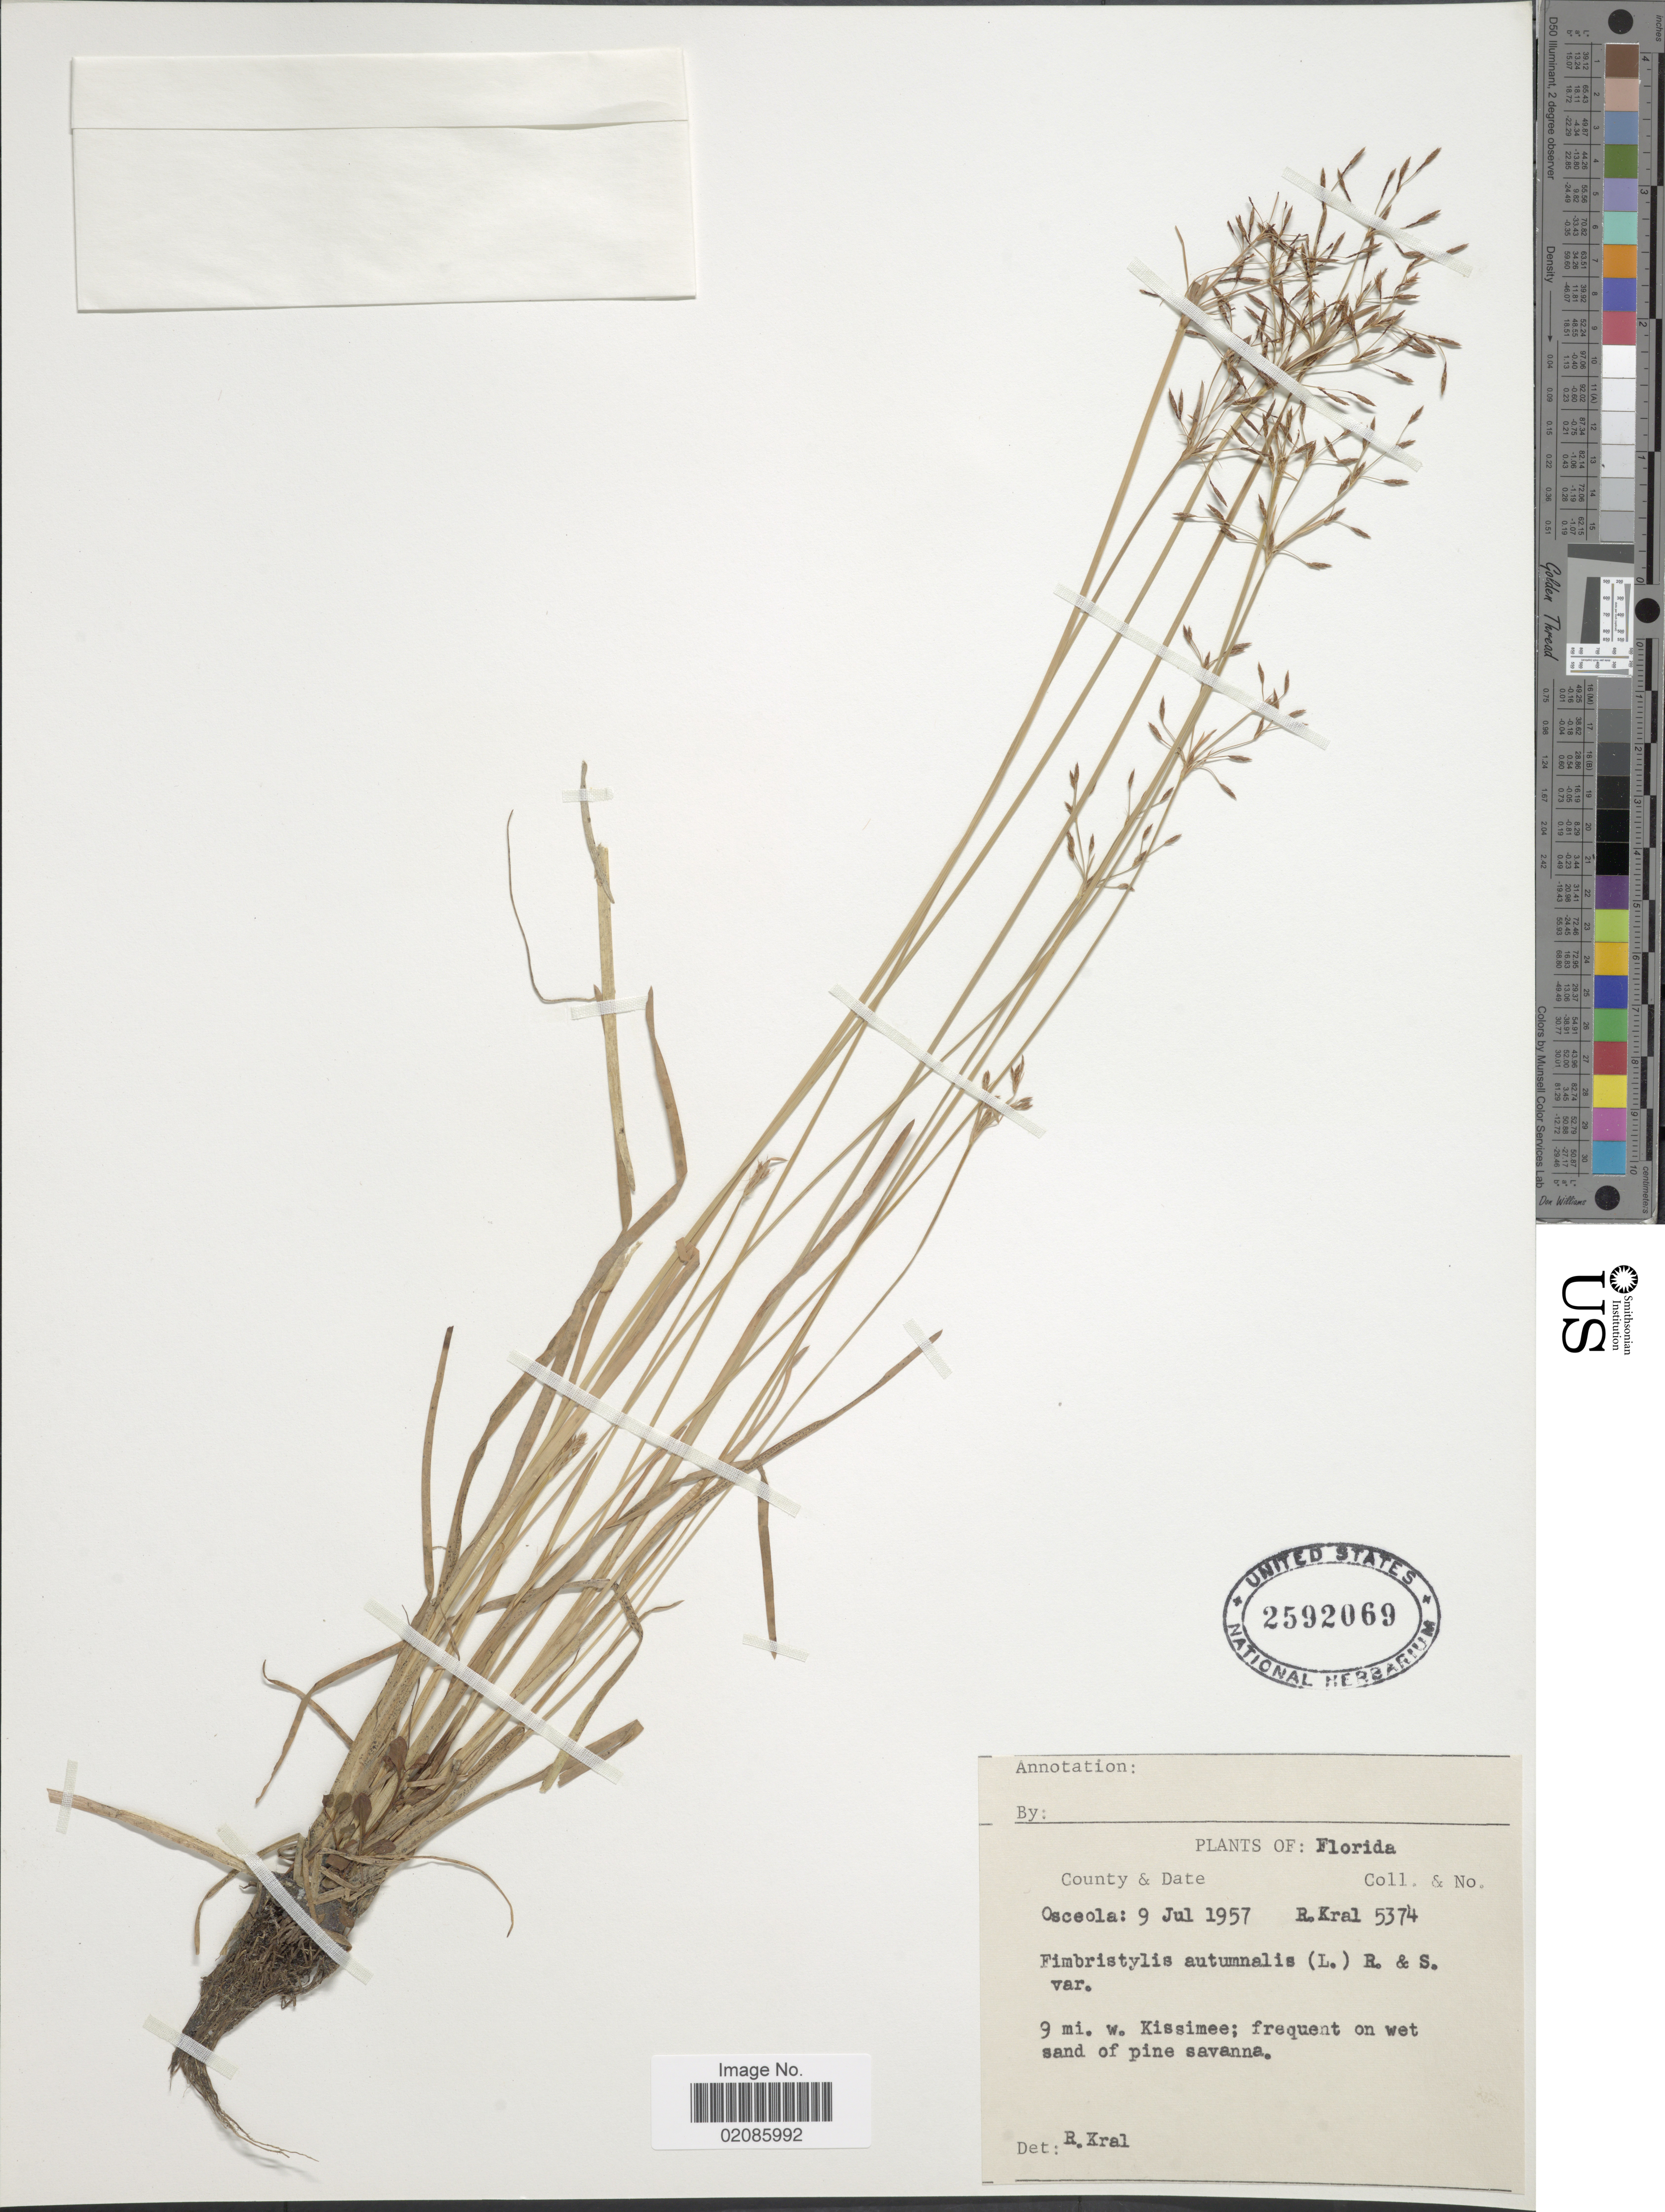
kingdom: Plantae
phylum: Tracheophyta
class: Liliopsida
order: Poales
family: Cyperaceae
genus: Fimbristylis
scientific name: Fimbristylis autumnalis (L.) Roem. & Schult.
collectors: R. Kral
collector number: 5374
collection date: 1957-07-09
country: United States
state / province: Florida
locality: Osceola. 9 mi. w. Kissimee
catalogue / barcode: US 2592069